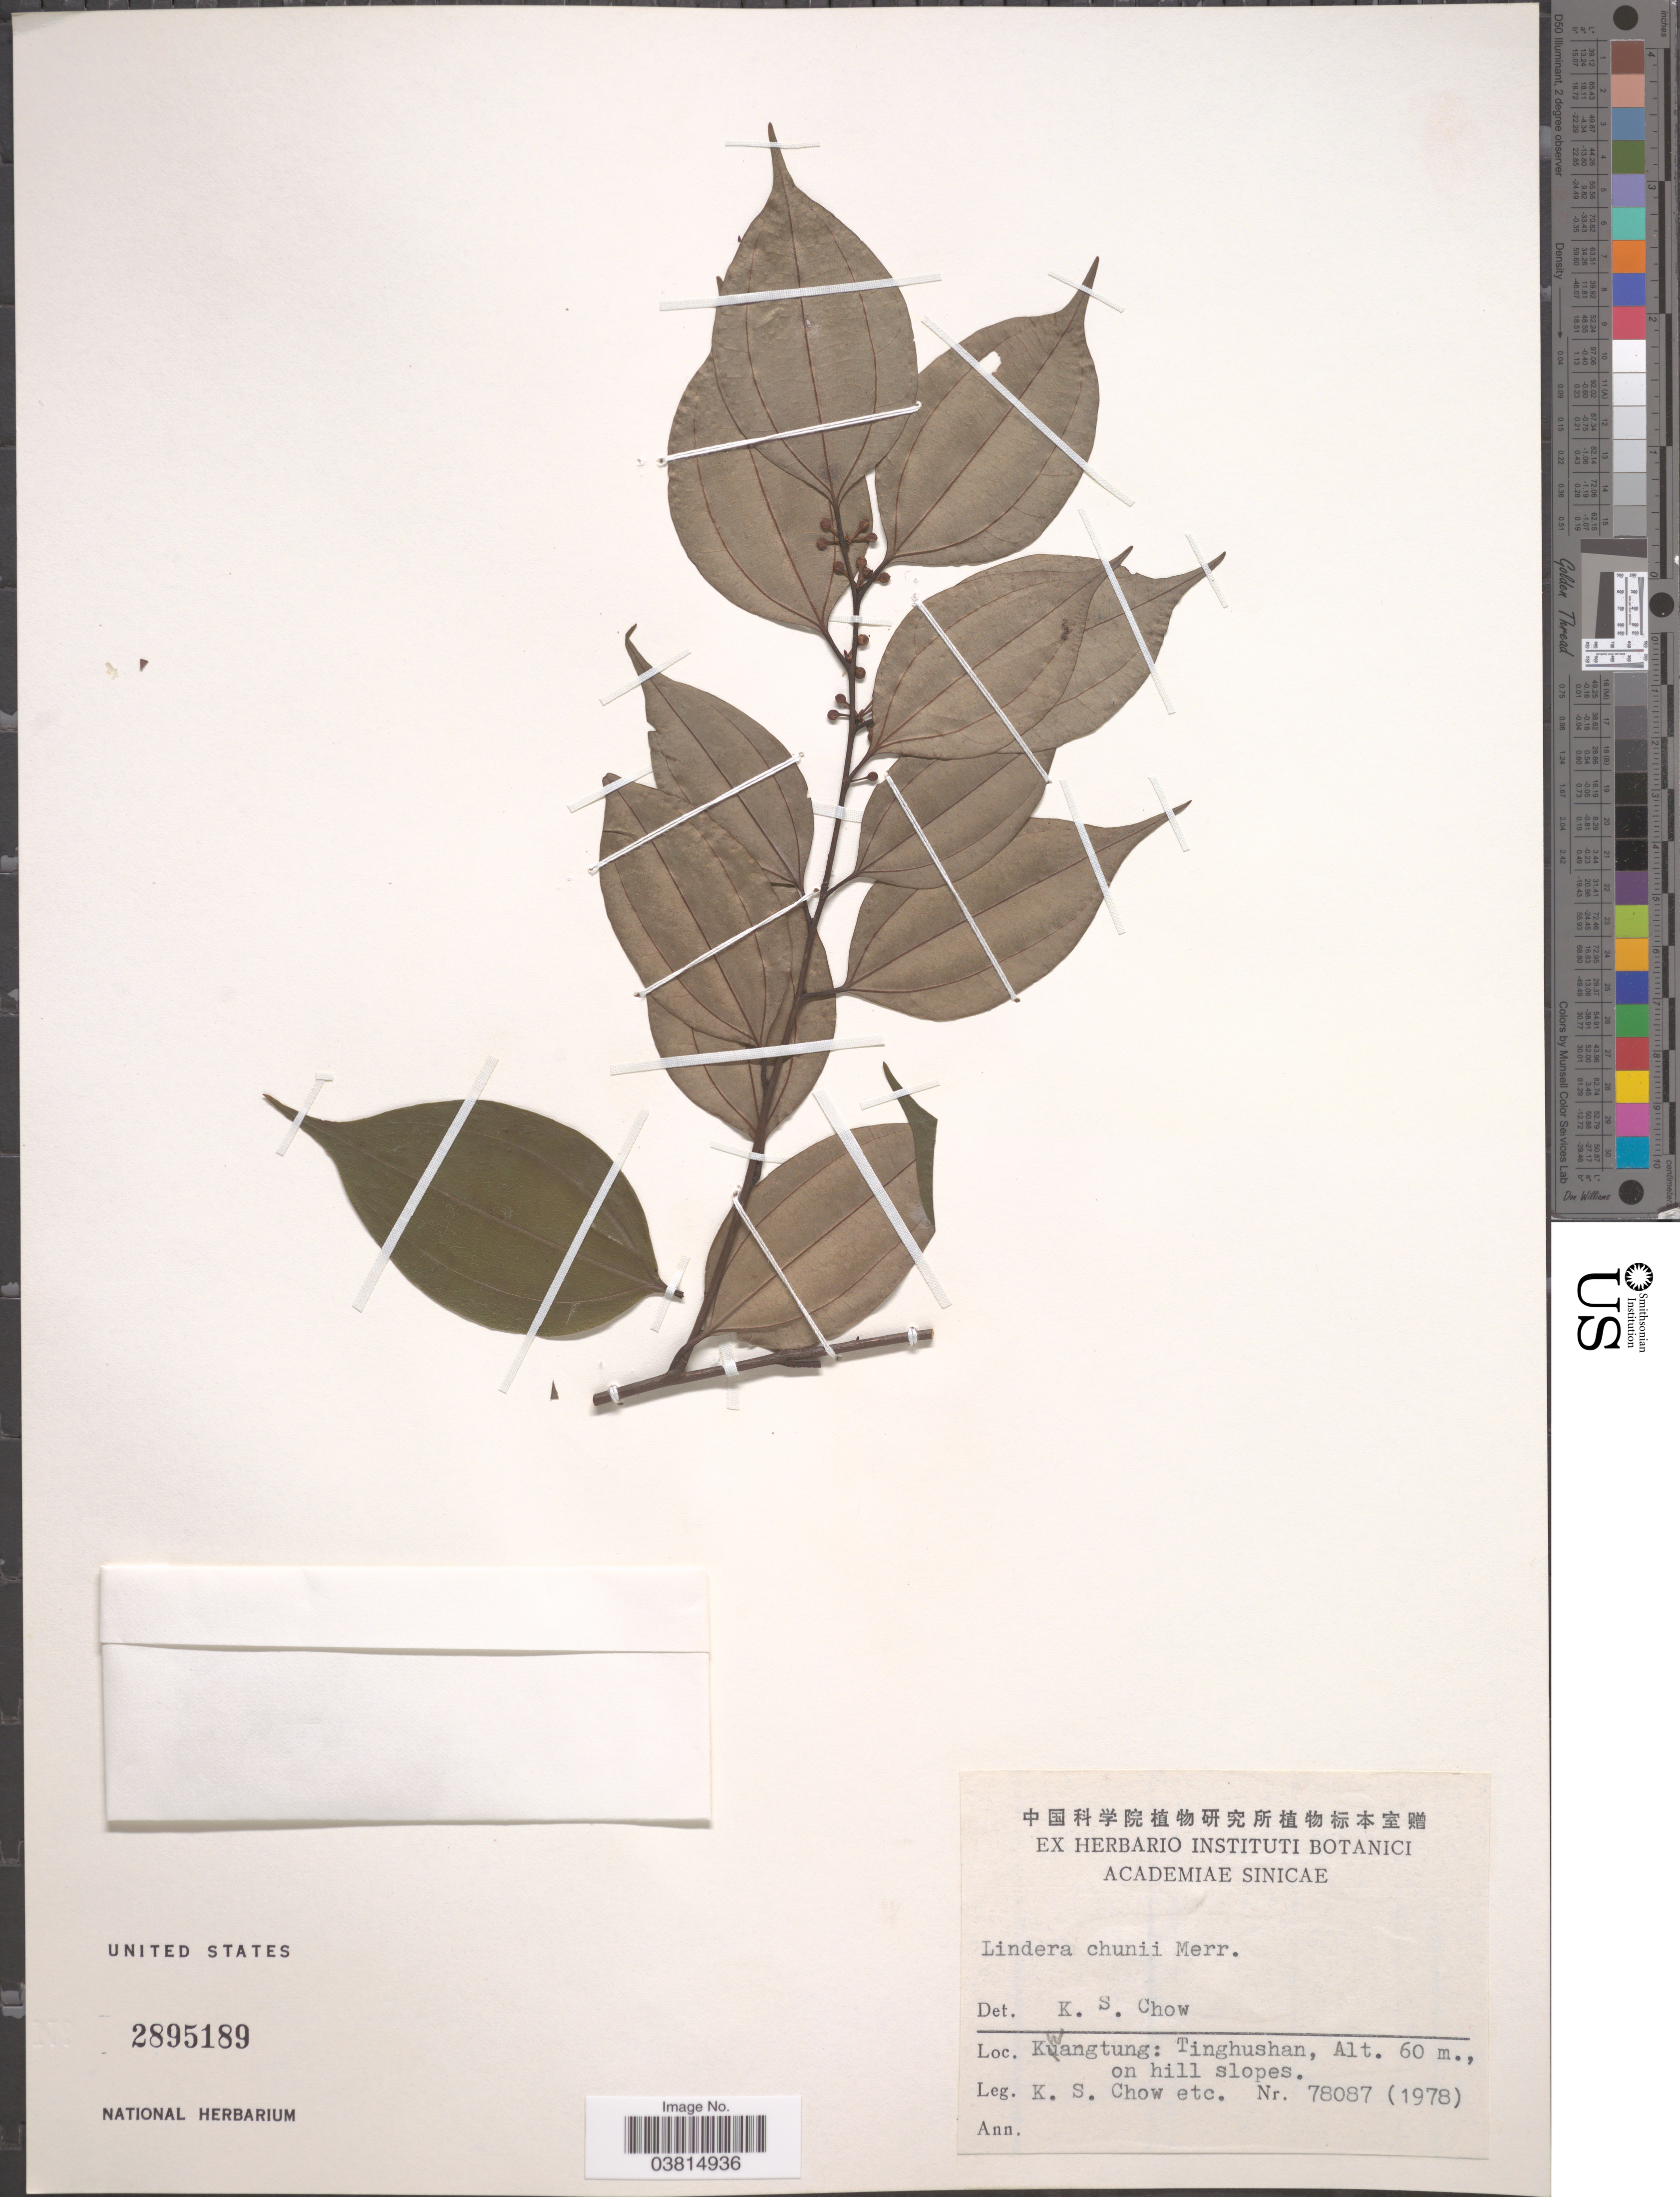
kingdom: Plantae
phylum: Tracheophyta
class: Magnoliopsida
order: Laurales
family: Lauraceae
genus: Lindera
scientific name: Lindera chunii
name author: Merr.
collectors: K. S. Chow & et al.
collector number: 78087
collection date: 1978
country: China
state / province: Guangdong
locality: Kwangtung: Tinghushan, on hill slopes.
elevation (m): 60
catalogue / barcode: US 2895189